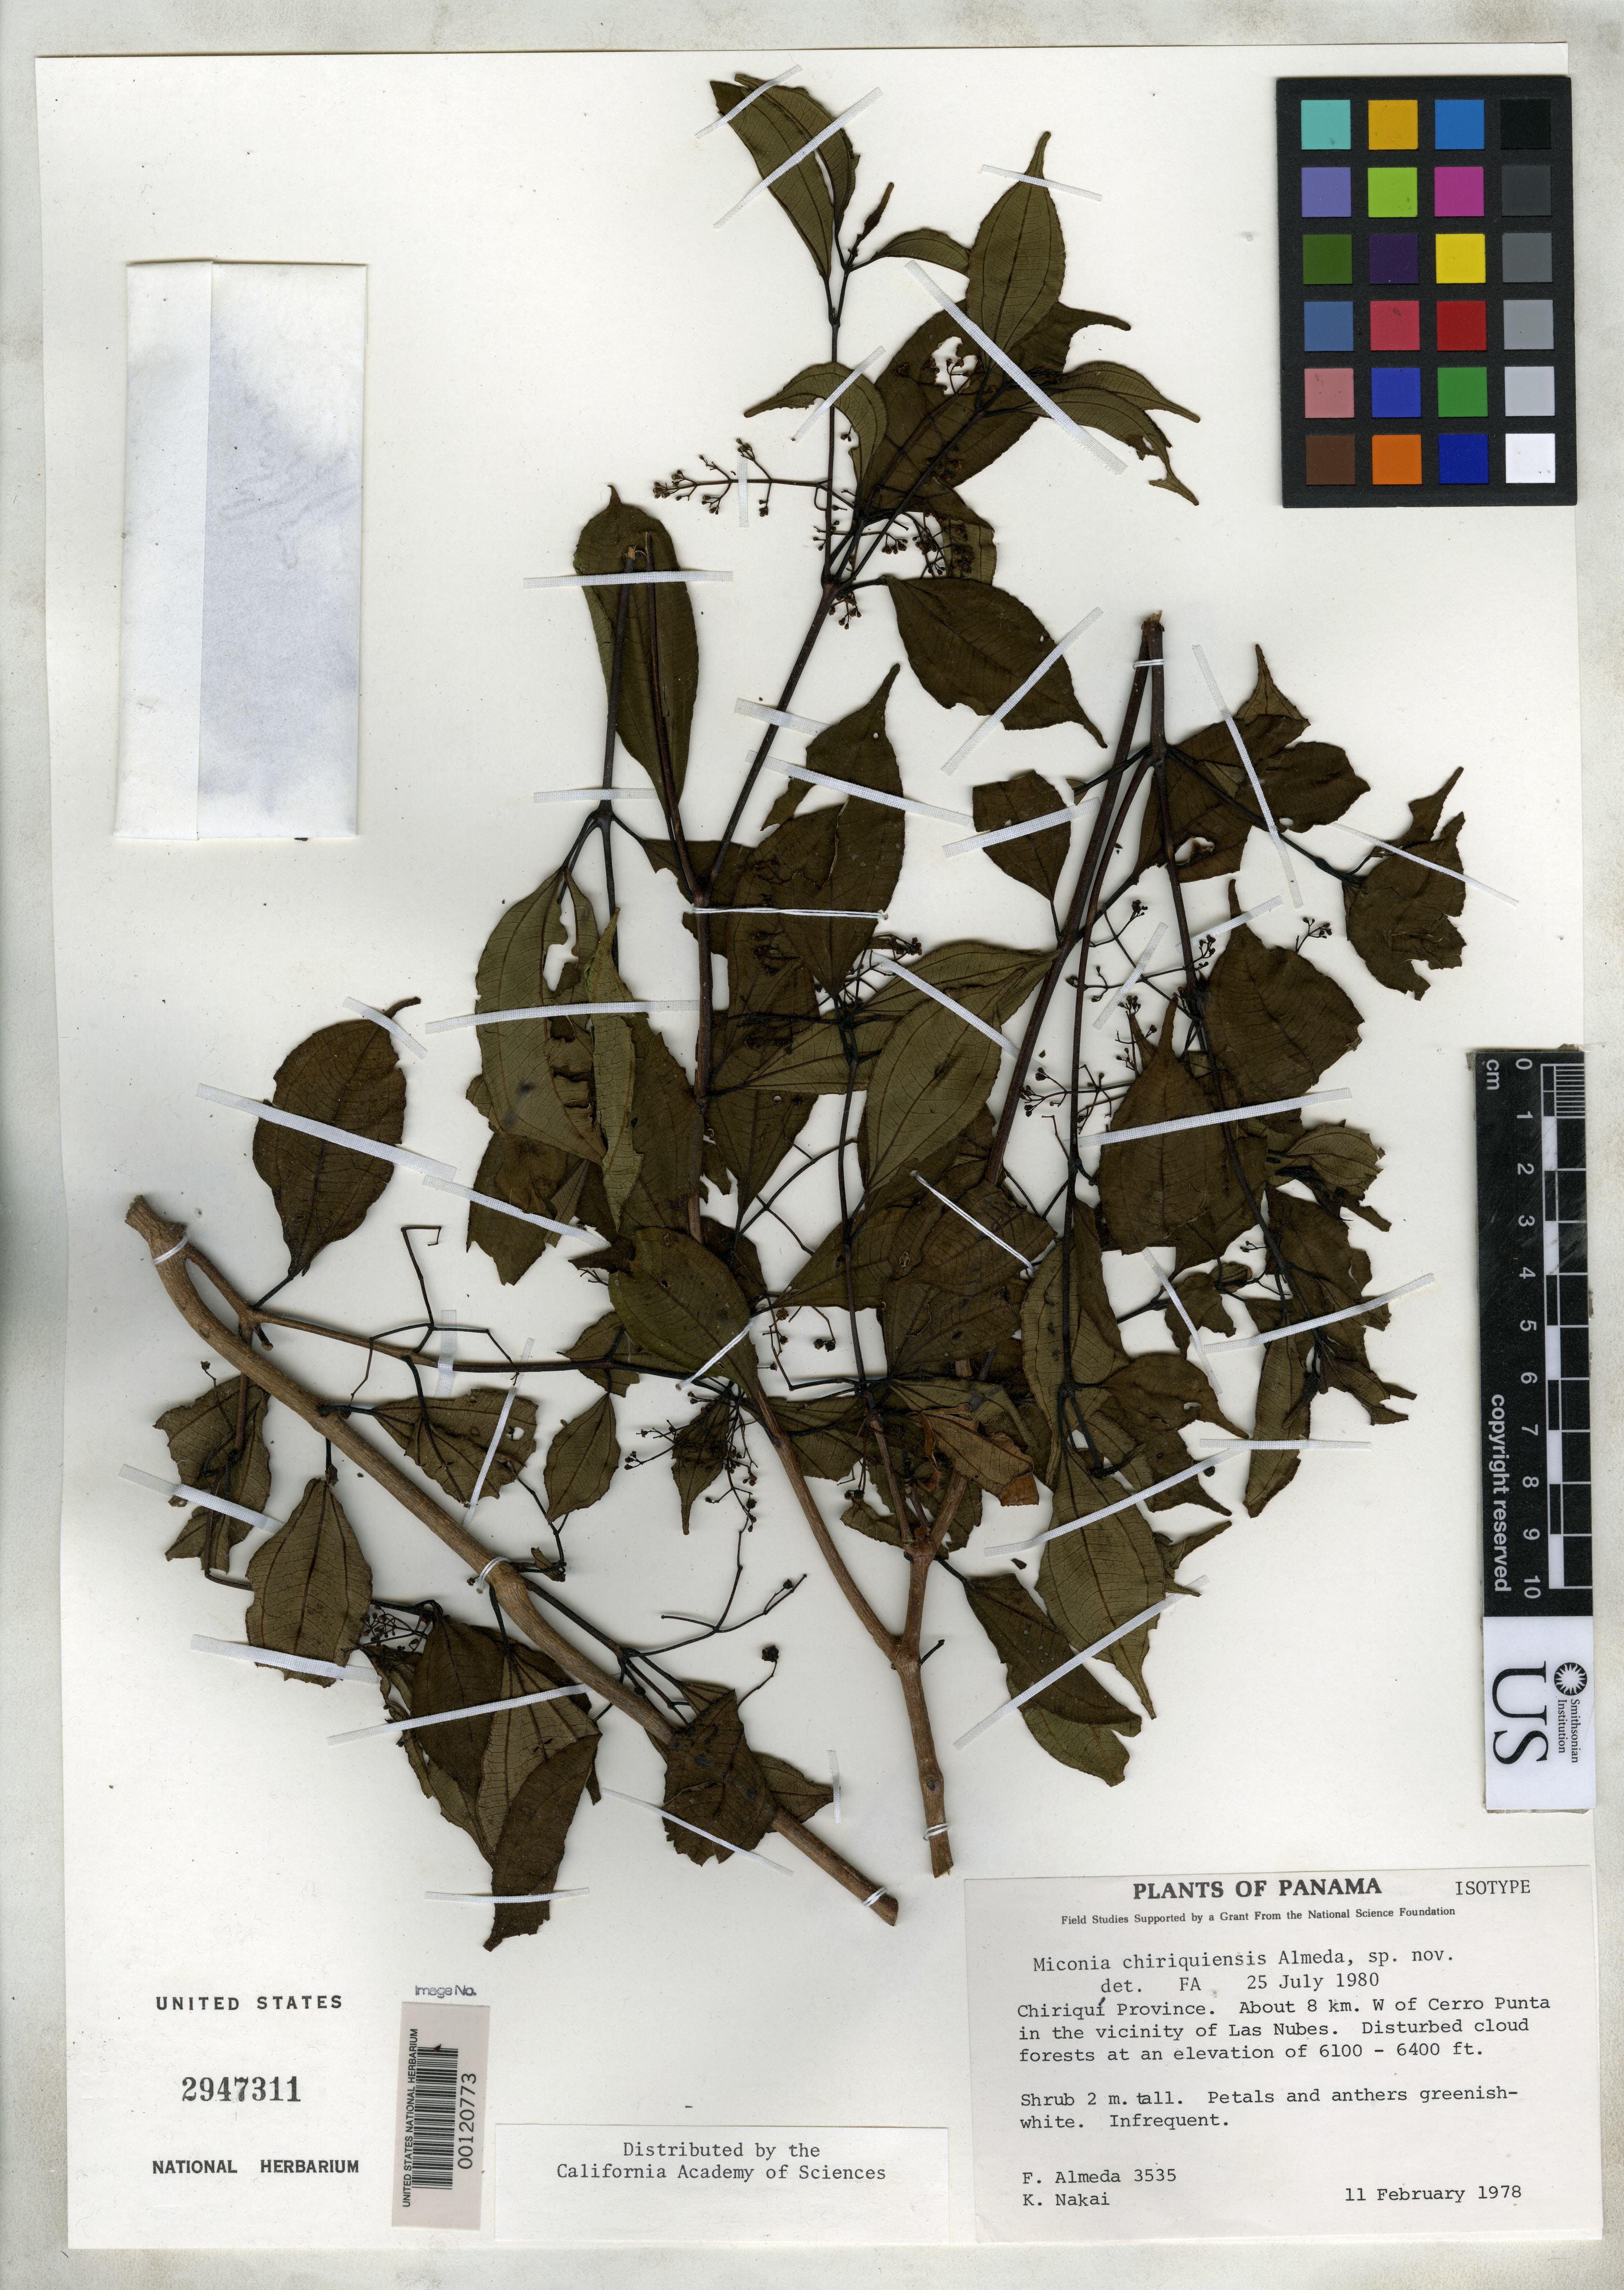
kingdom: Plantae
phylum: Tracheophyta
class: Magnoliopsida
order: Myrtales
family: Melastomataceae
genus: Miconia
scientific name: Miconia chiriquiensis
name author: Almeda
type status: Isotype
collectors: F. Almeda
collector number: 3535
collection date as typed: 11 Feb 1978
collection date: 1978-02-11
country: Panama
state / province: Chiriquí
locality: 8 km W of Cerro Punta near las Nubes.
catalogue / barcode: US 2947311